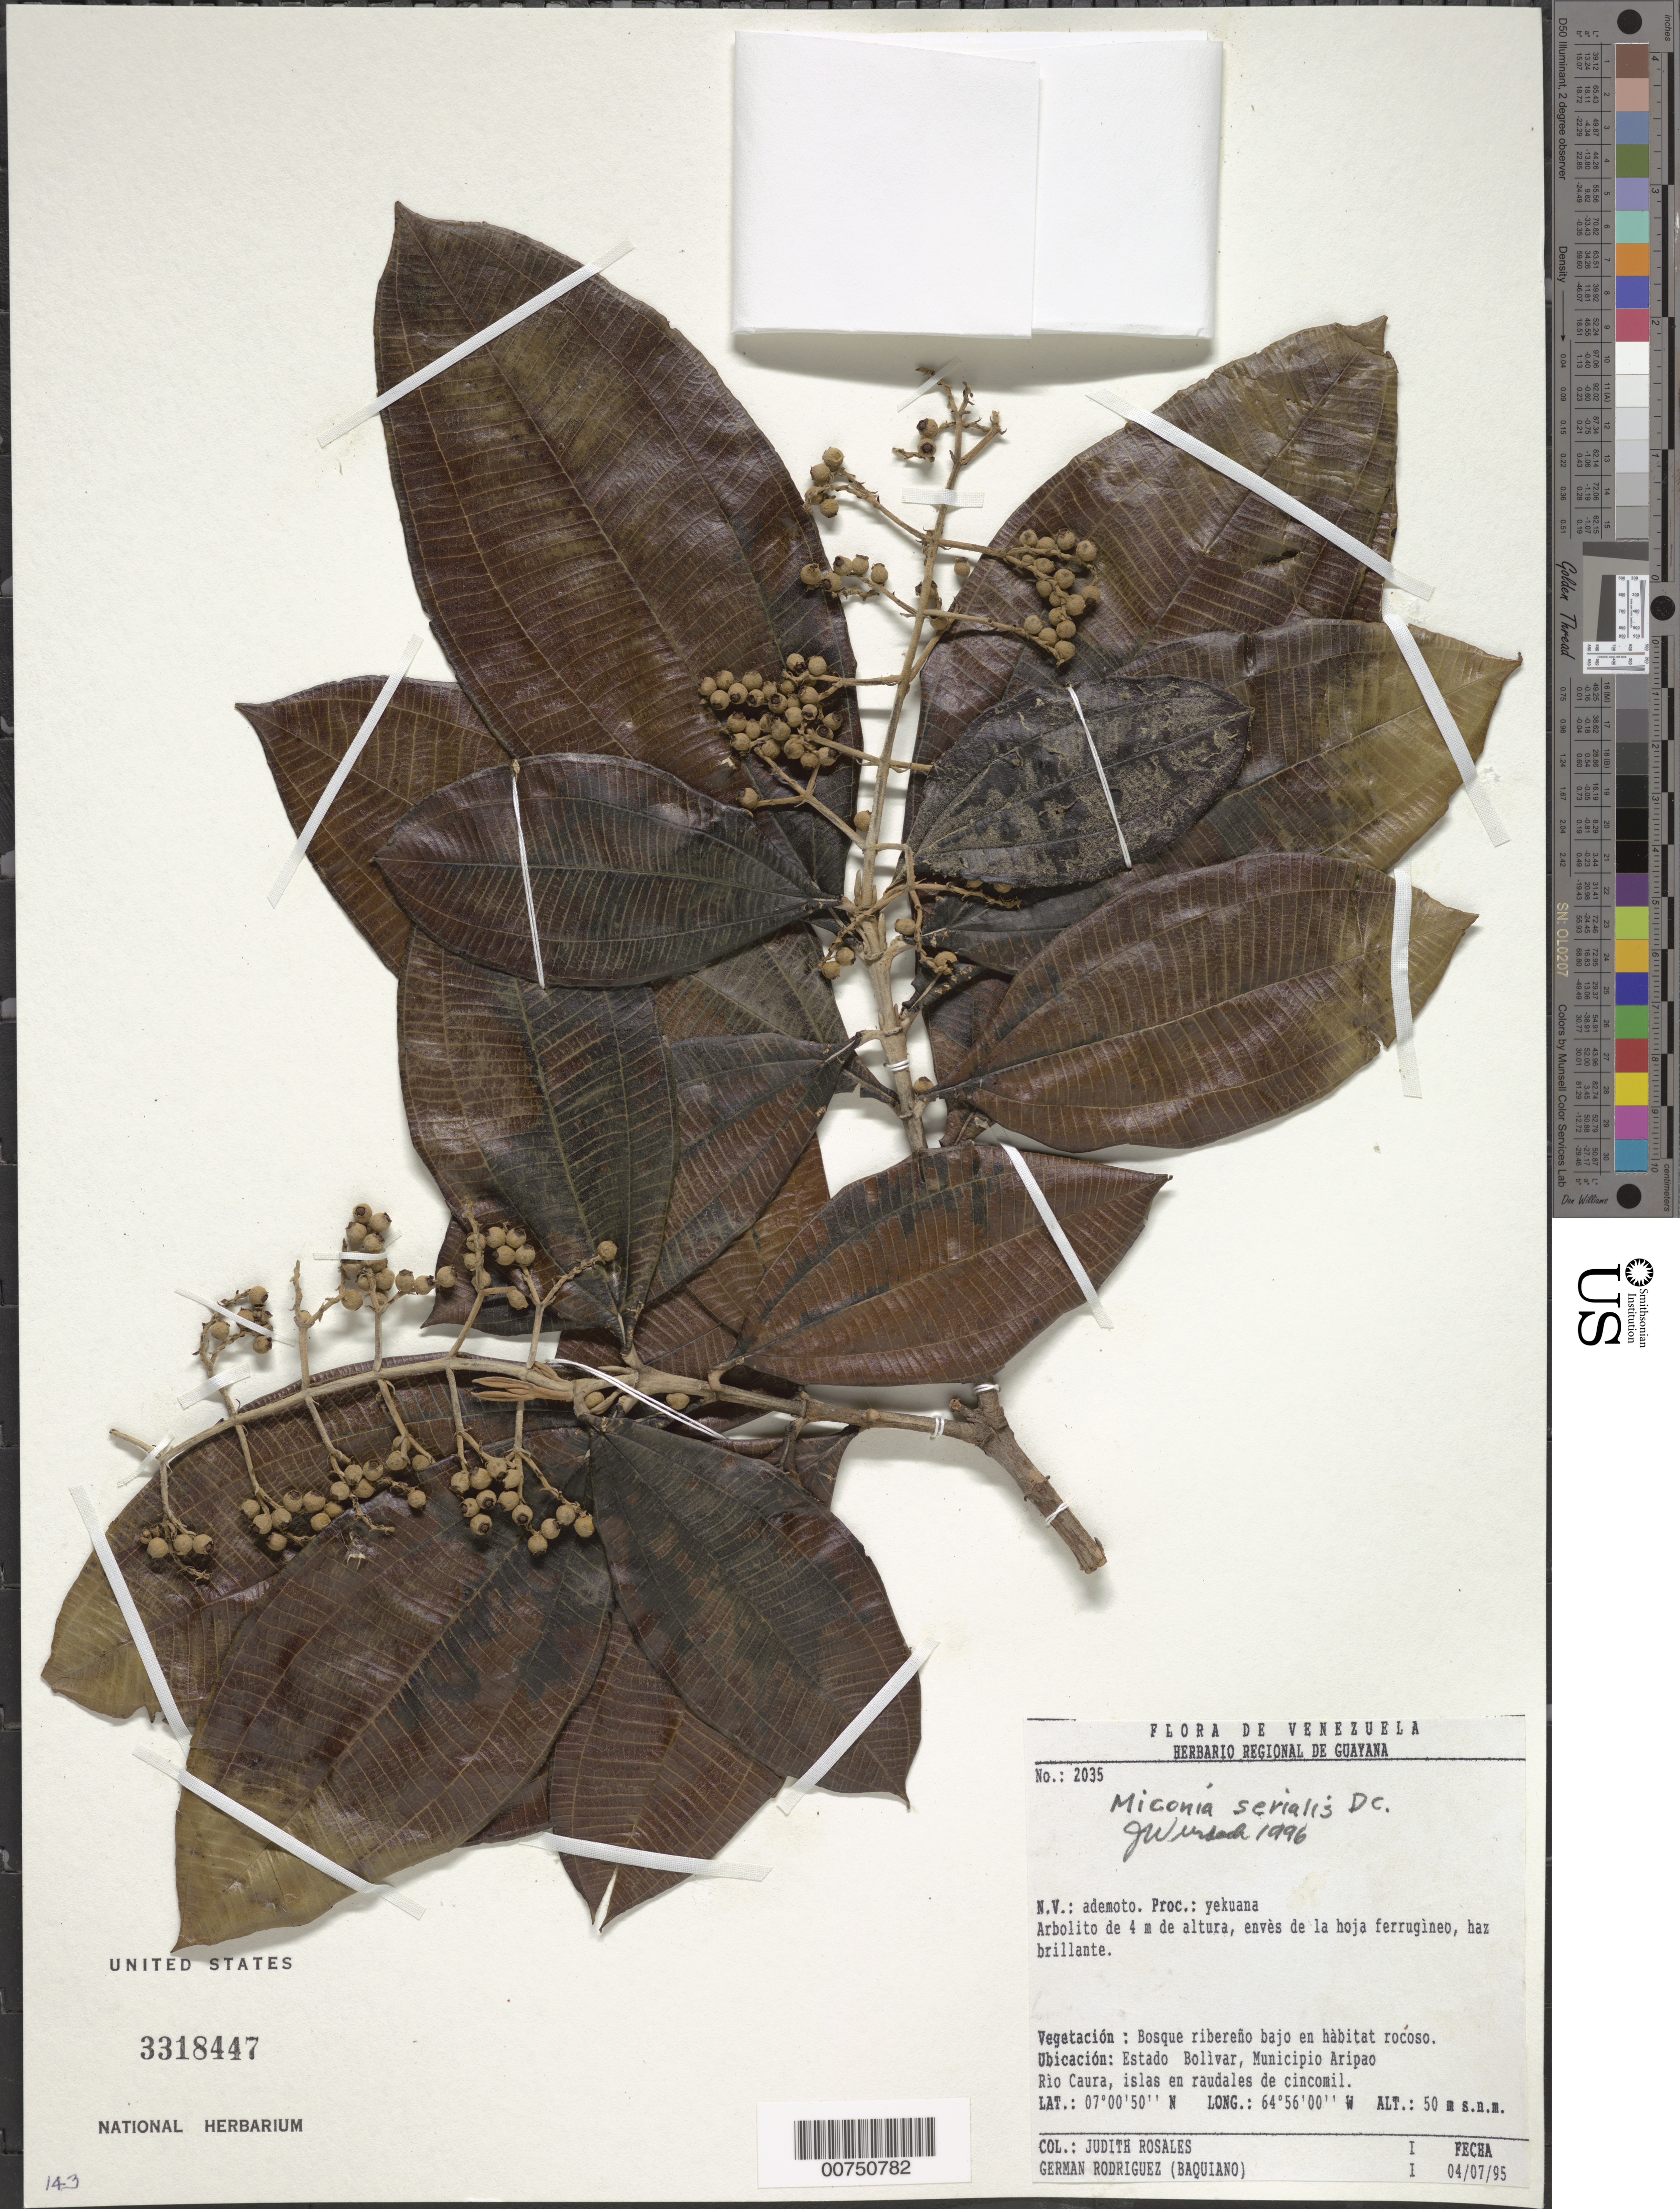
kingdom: Plantae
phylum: Tracheophyta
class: Magnoliopsida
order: Myrtales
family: Melastomataceae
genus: Miconia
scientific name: Miconia serialis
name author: DC.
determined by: Wurdack, John J., (US), US (UNITED STATES)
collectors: J. Rosales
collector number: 2035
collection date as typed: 4-Jul-95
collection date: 1995-07-04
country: Venezuela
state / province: Bolívar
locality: Mun. Aripao, Río Caura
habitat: Islas en raudales de cincomil; bosque ribereno bajo en habitat rocoso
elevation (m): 50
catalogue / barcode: US 3318447